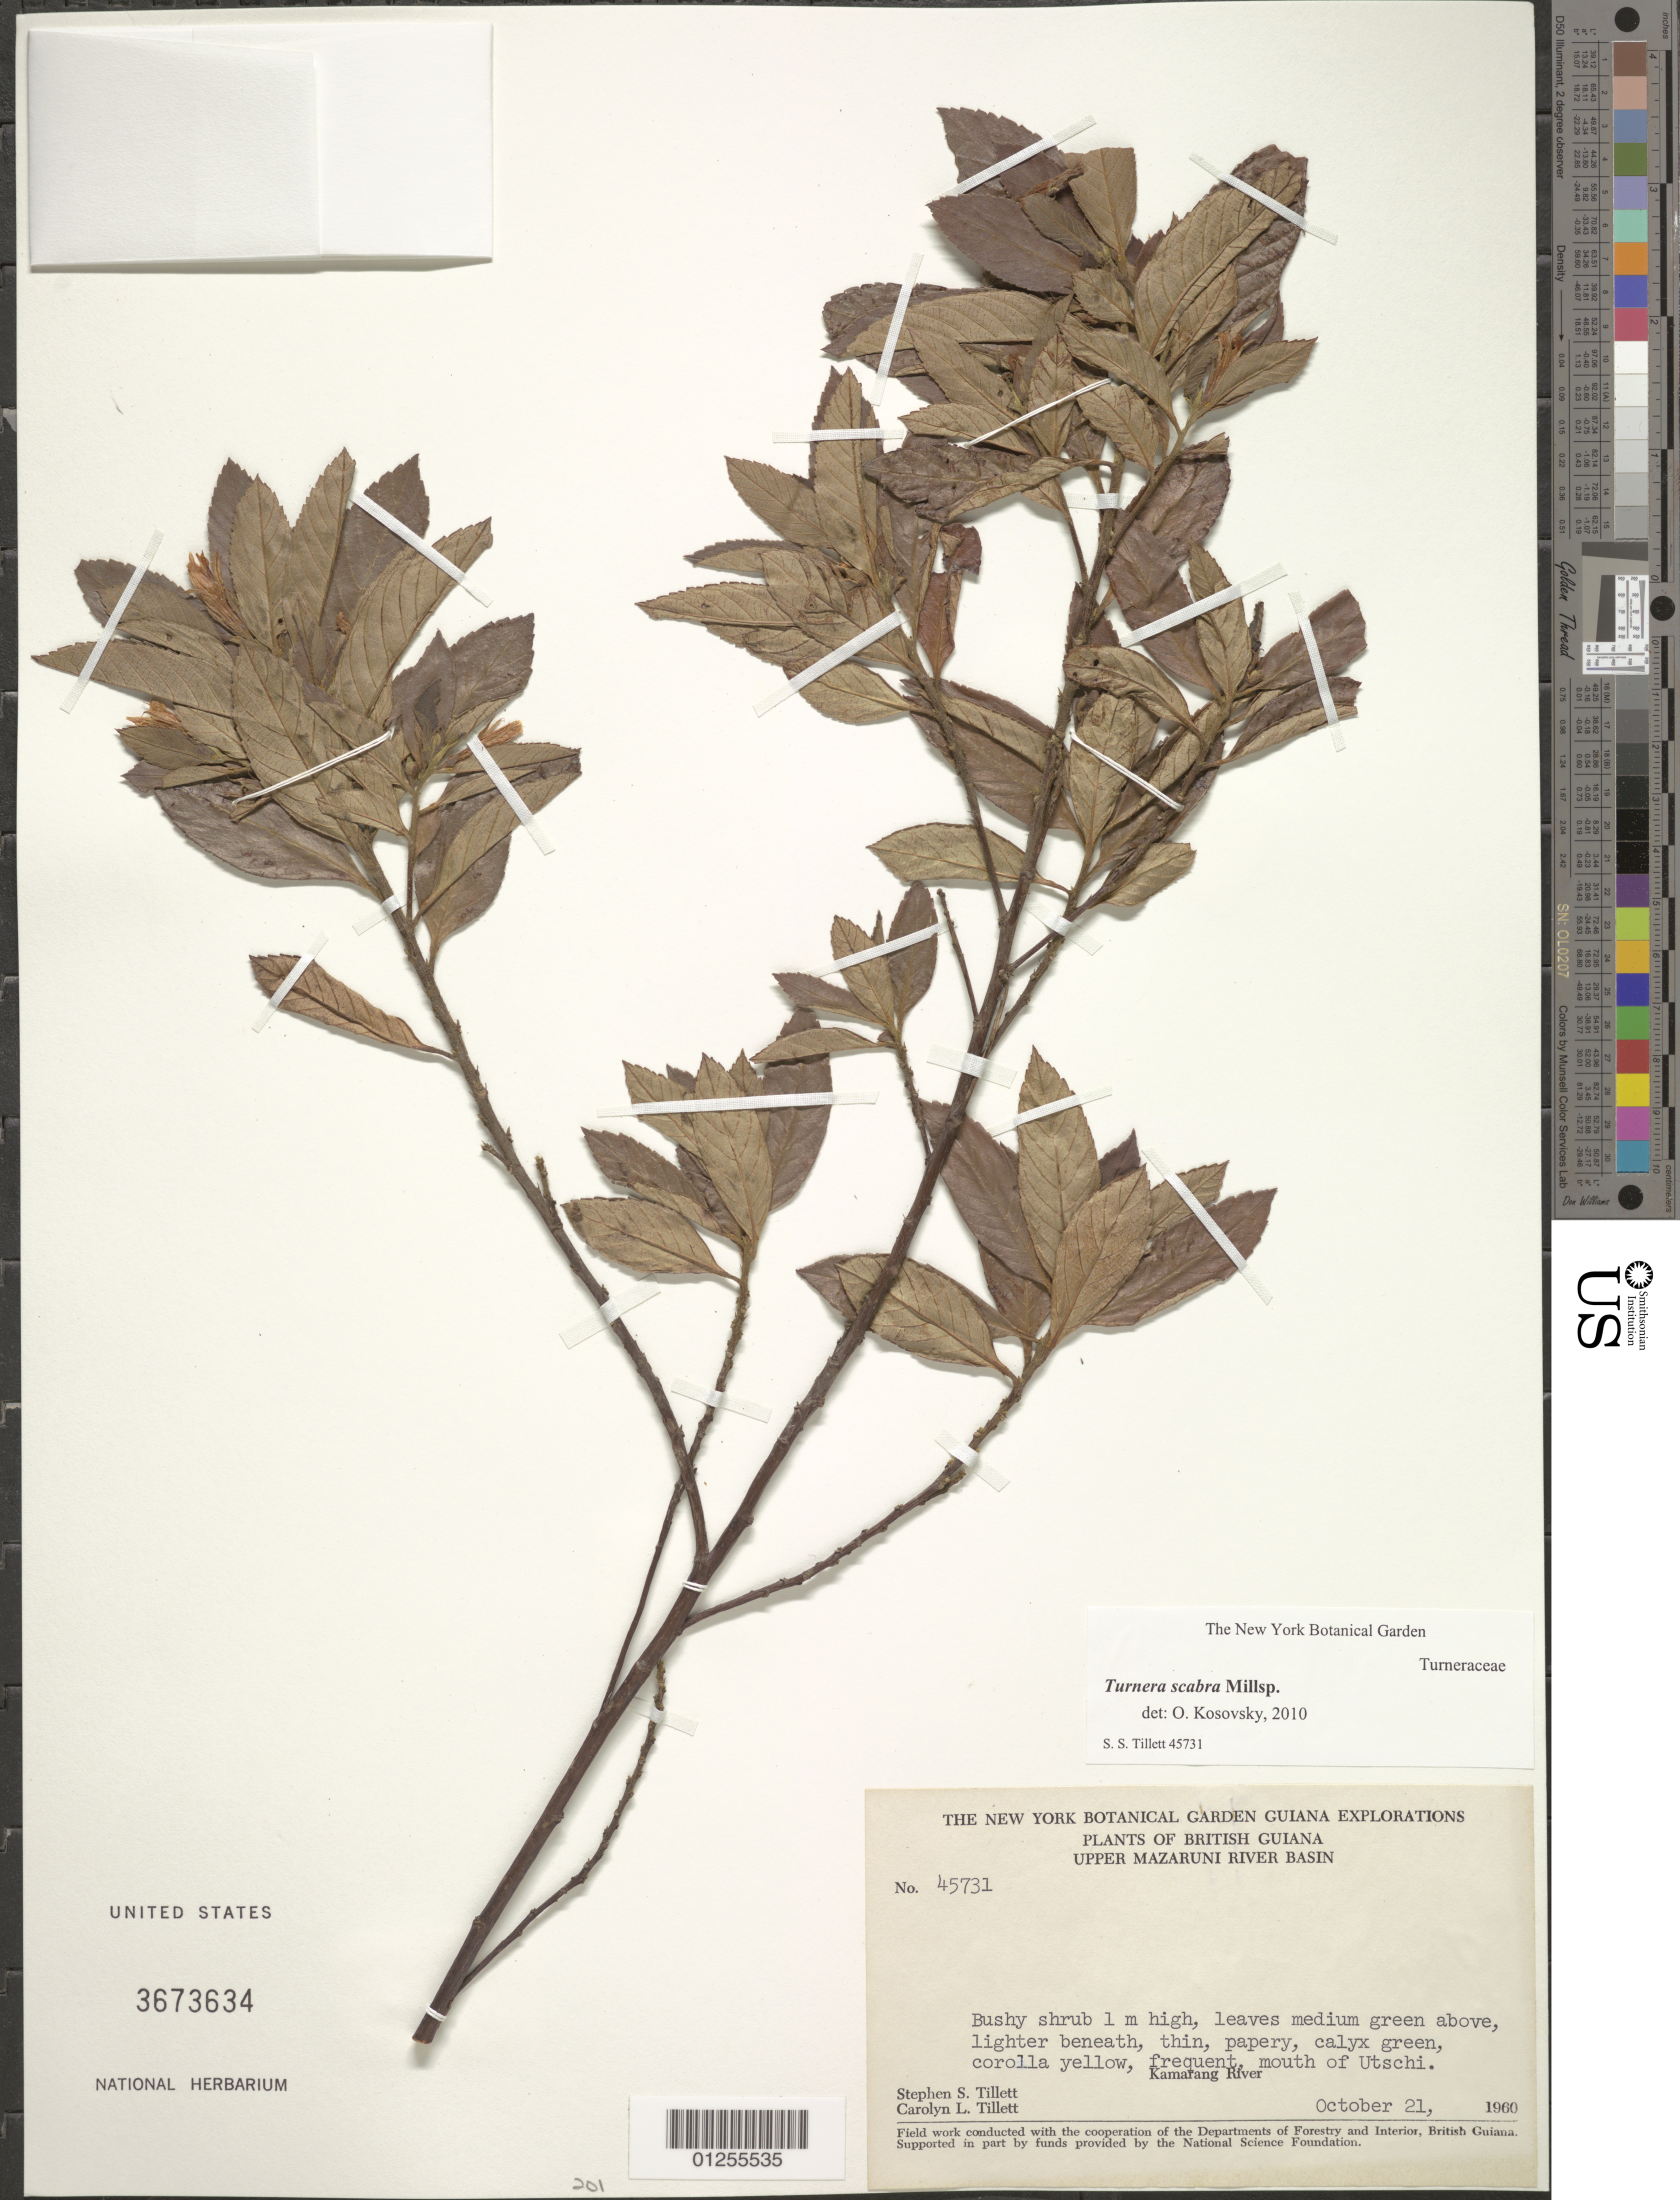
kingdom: Plantae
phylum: Tracheophyta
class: Magnoliopsida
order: Malpighiales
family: Turneraceae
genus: Turnera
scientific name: Turnera scabra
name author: Millsp.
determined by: Kosovsky, O.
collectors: S. S. Tillett & C. L. Tillett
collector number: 45731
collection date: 1960-10-21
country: Guyana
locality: Kamarang River, mouth of Utschi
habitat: Frequent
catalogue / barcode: US 3673634